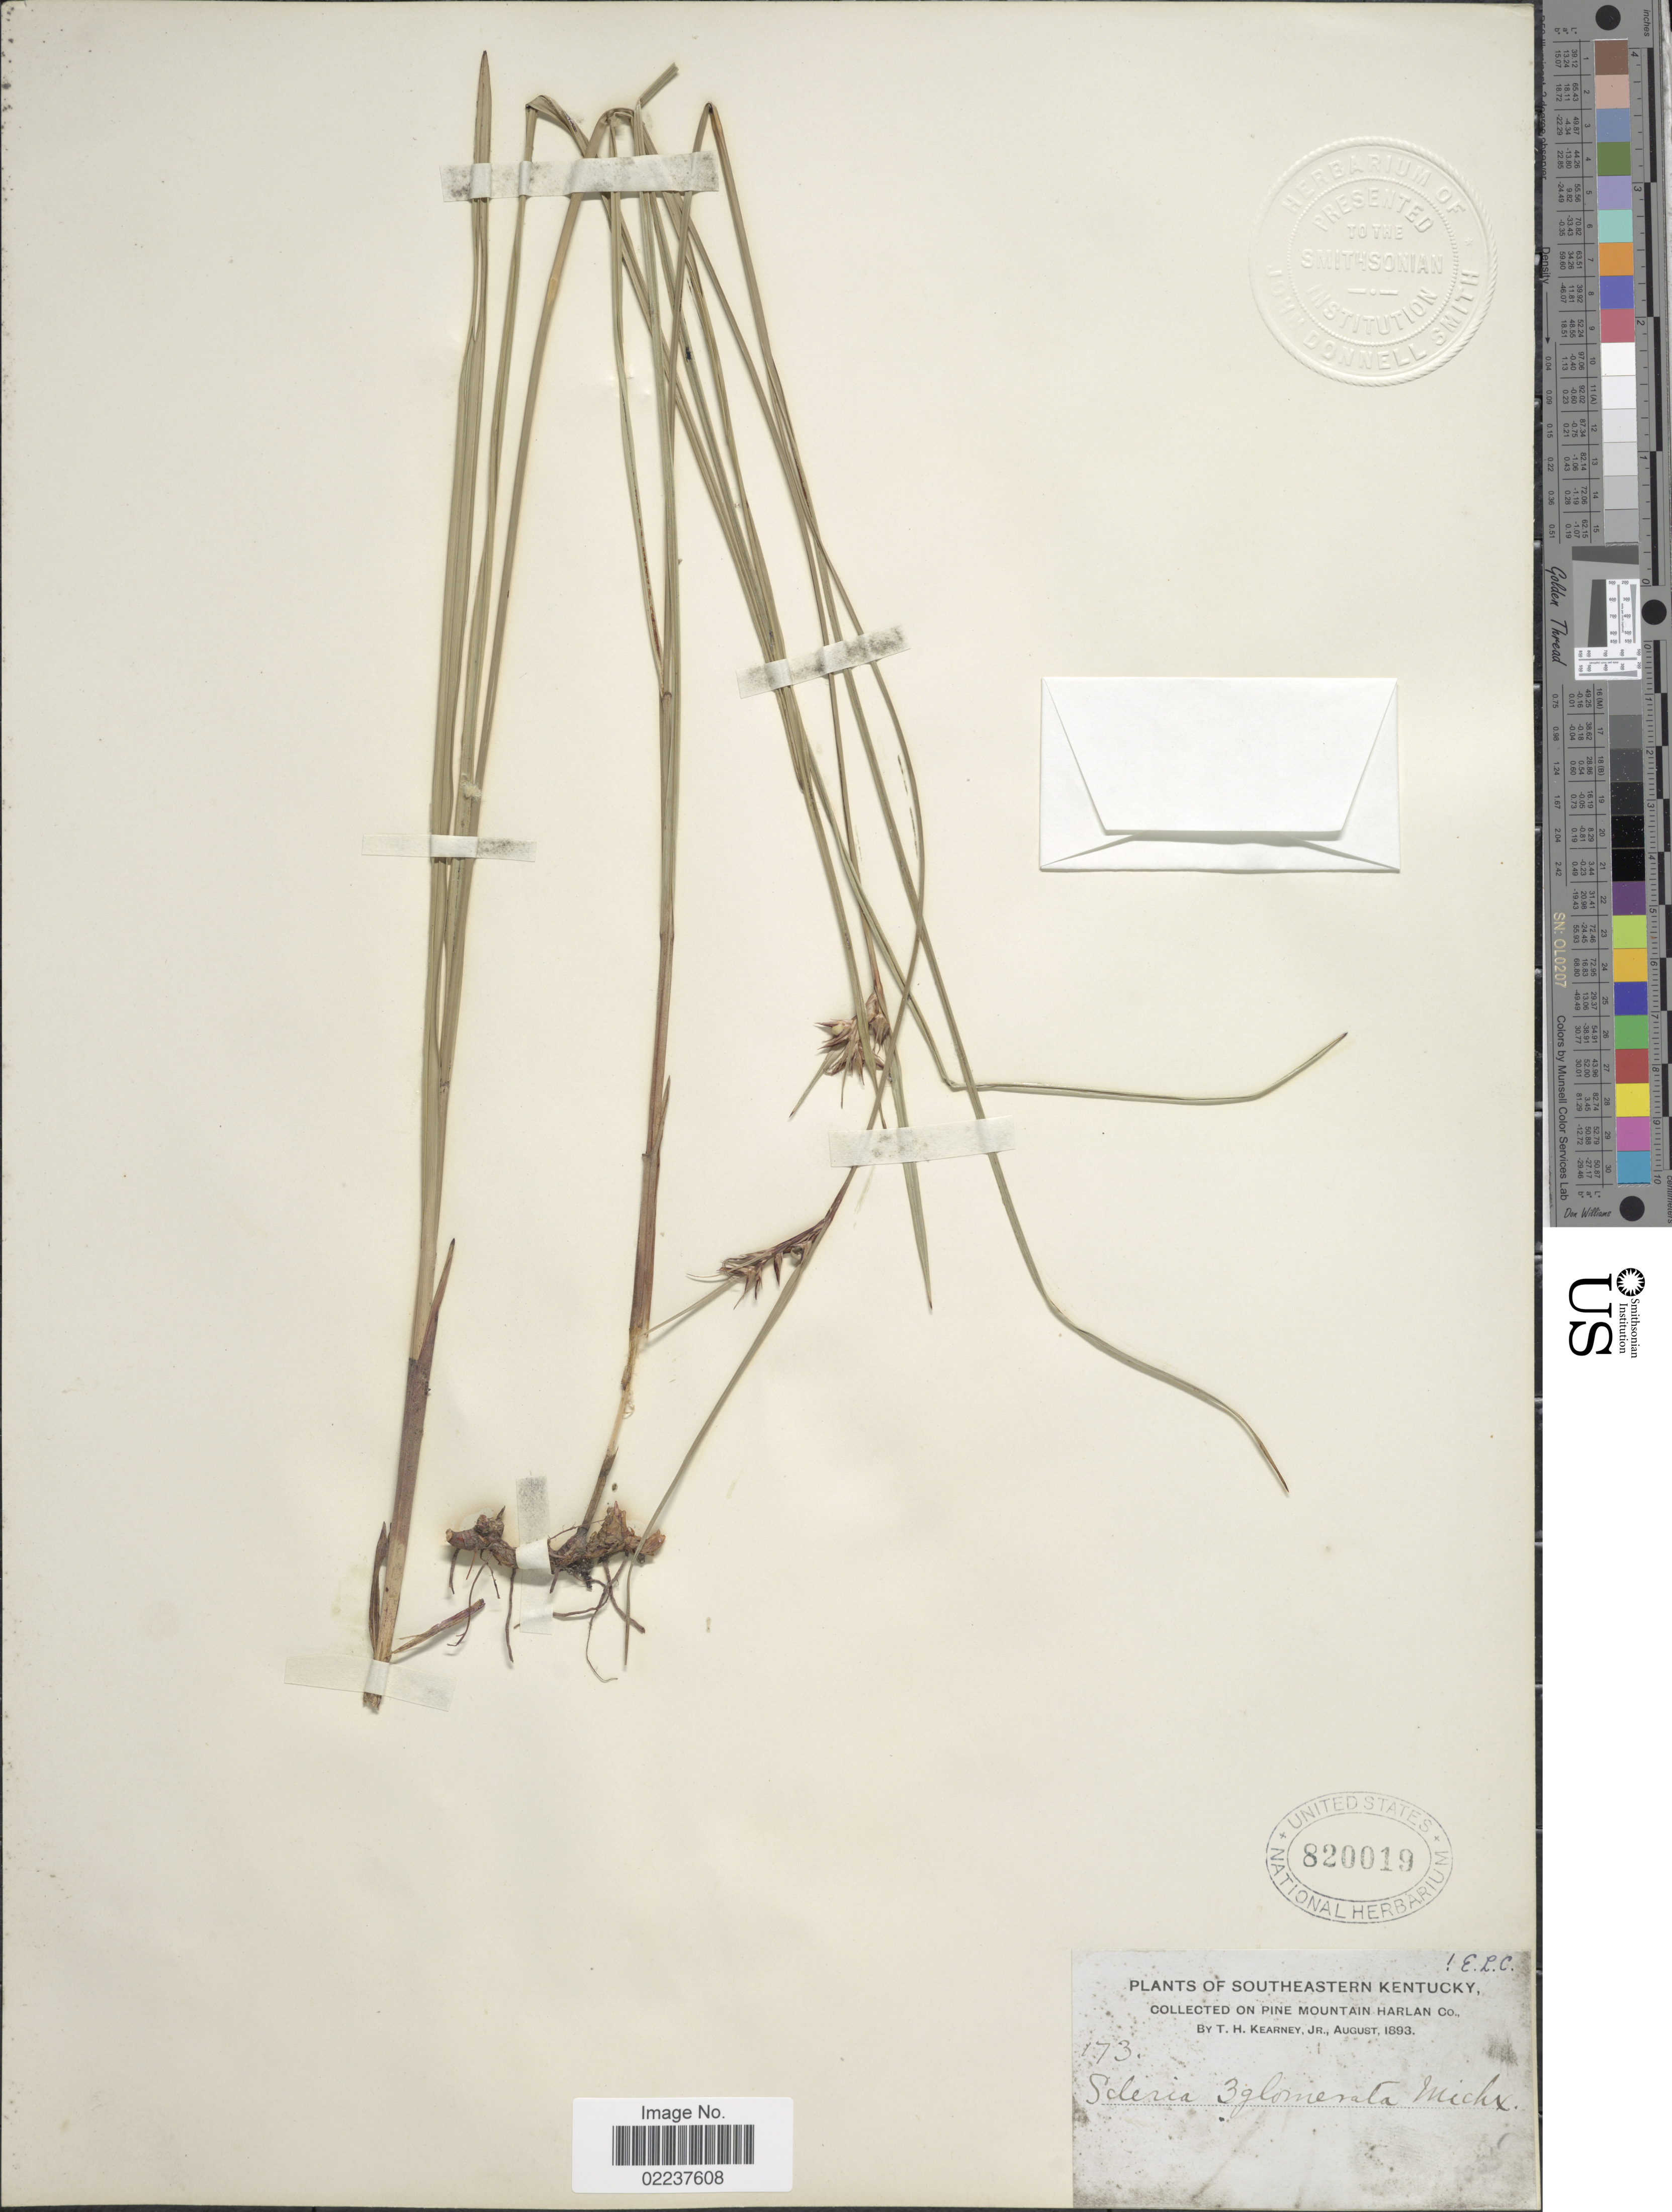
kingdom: Plantae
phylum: Tracheophyta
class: Liliopsida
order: Poales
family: Cyperaceae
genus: Scleria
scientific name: Scleria triglomerata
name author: Michx.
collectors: T. H. Kearney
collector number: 173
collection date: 1893-08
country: United States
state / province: Kentucky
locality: Southeastern Kentucky, Pine Mountain Harlan Co.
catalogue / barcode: US 820019